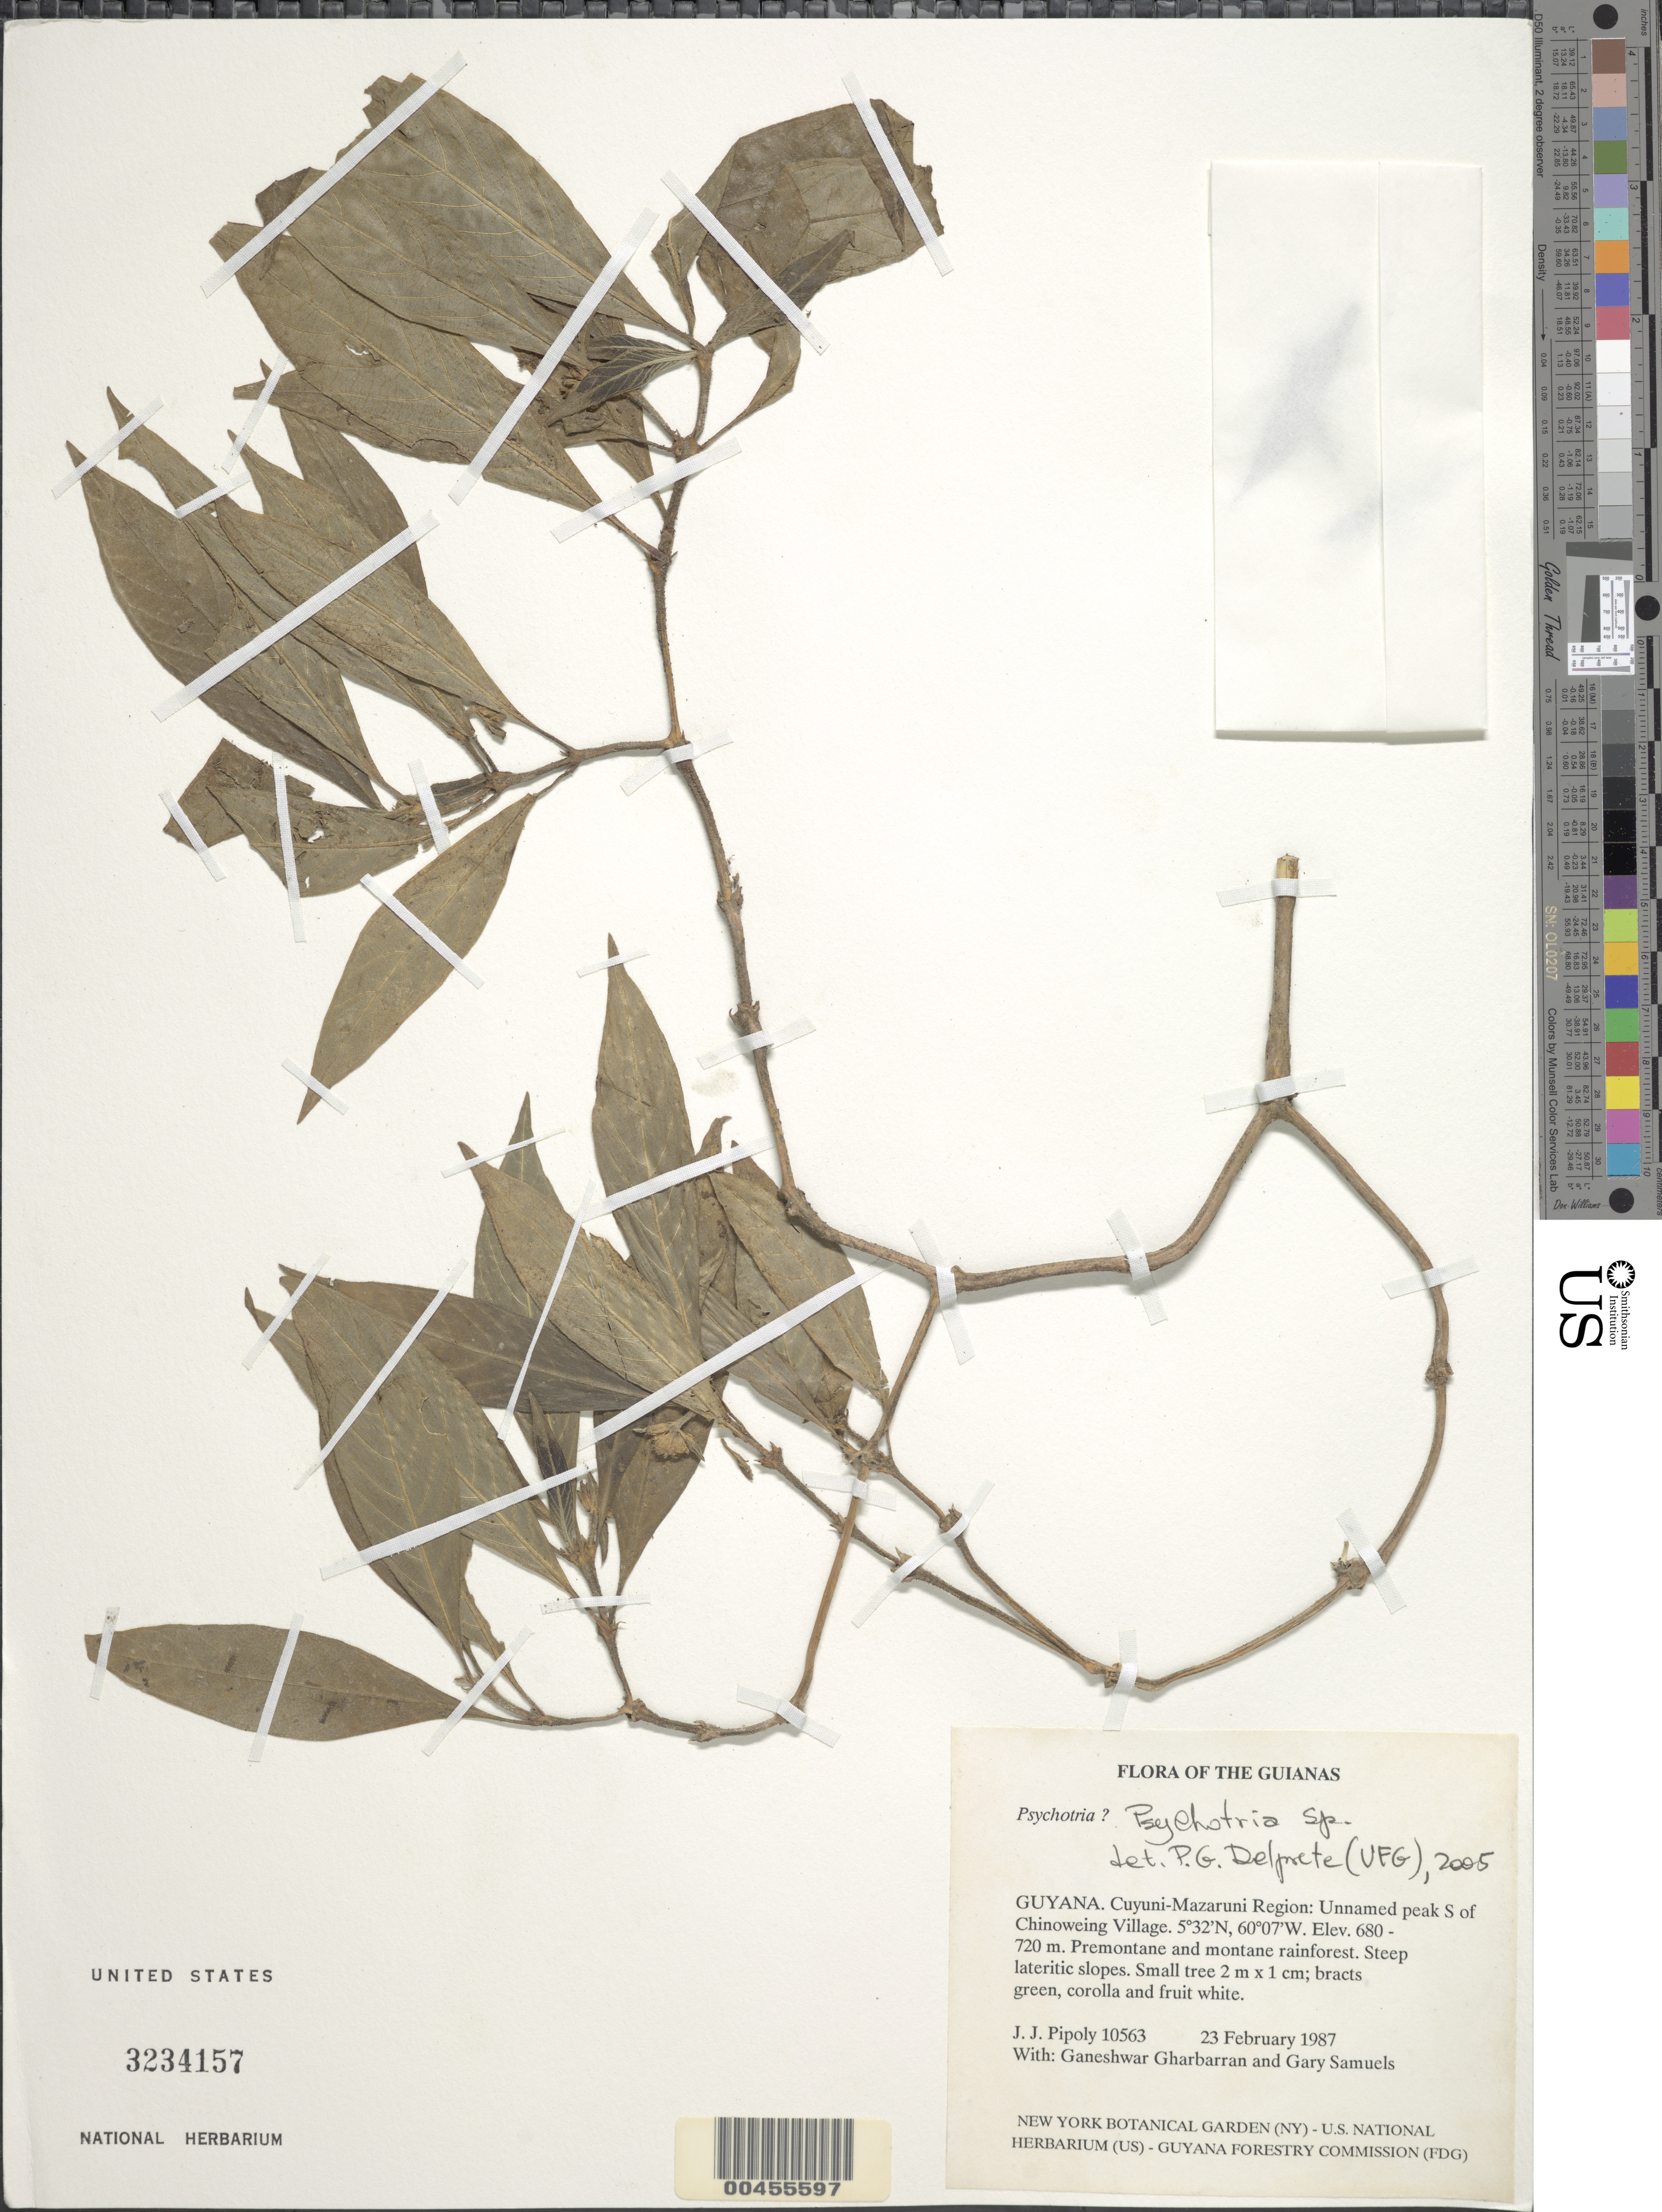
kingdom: Plantae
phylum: Tracheophyta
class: Magnoliopsida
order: Gentianales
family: Rubiaceae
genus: Psychotria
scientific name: Psychotria sp.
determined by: Delprete, P. G., Herb. de Guyane Cay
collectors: J. J. Pipoly, G. Gharbarran & G. Samuels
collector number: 10563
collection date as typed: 23 February 1987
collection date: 1987-02-23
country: Guyana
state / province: Cuyuni-Mazaruni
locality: Unnamed peak S of Chinoweing Village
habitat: Premontane and montane rainforest. Steep lateritic slopes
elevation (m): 680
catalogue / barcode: US 3234157